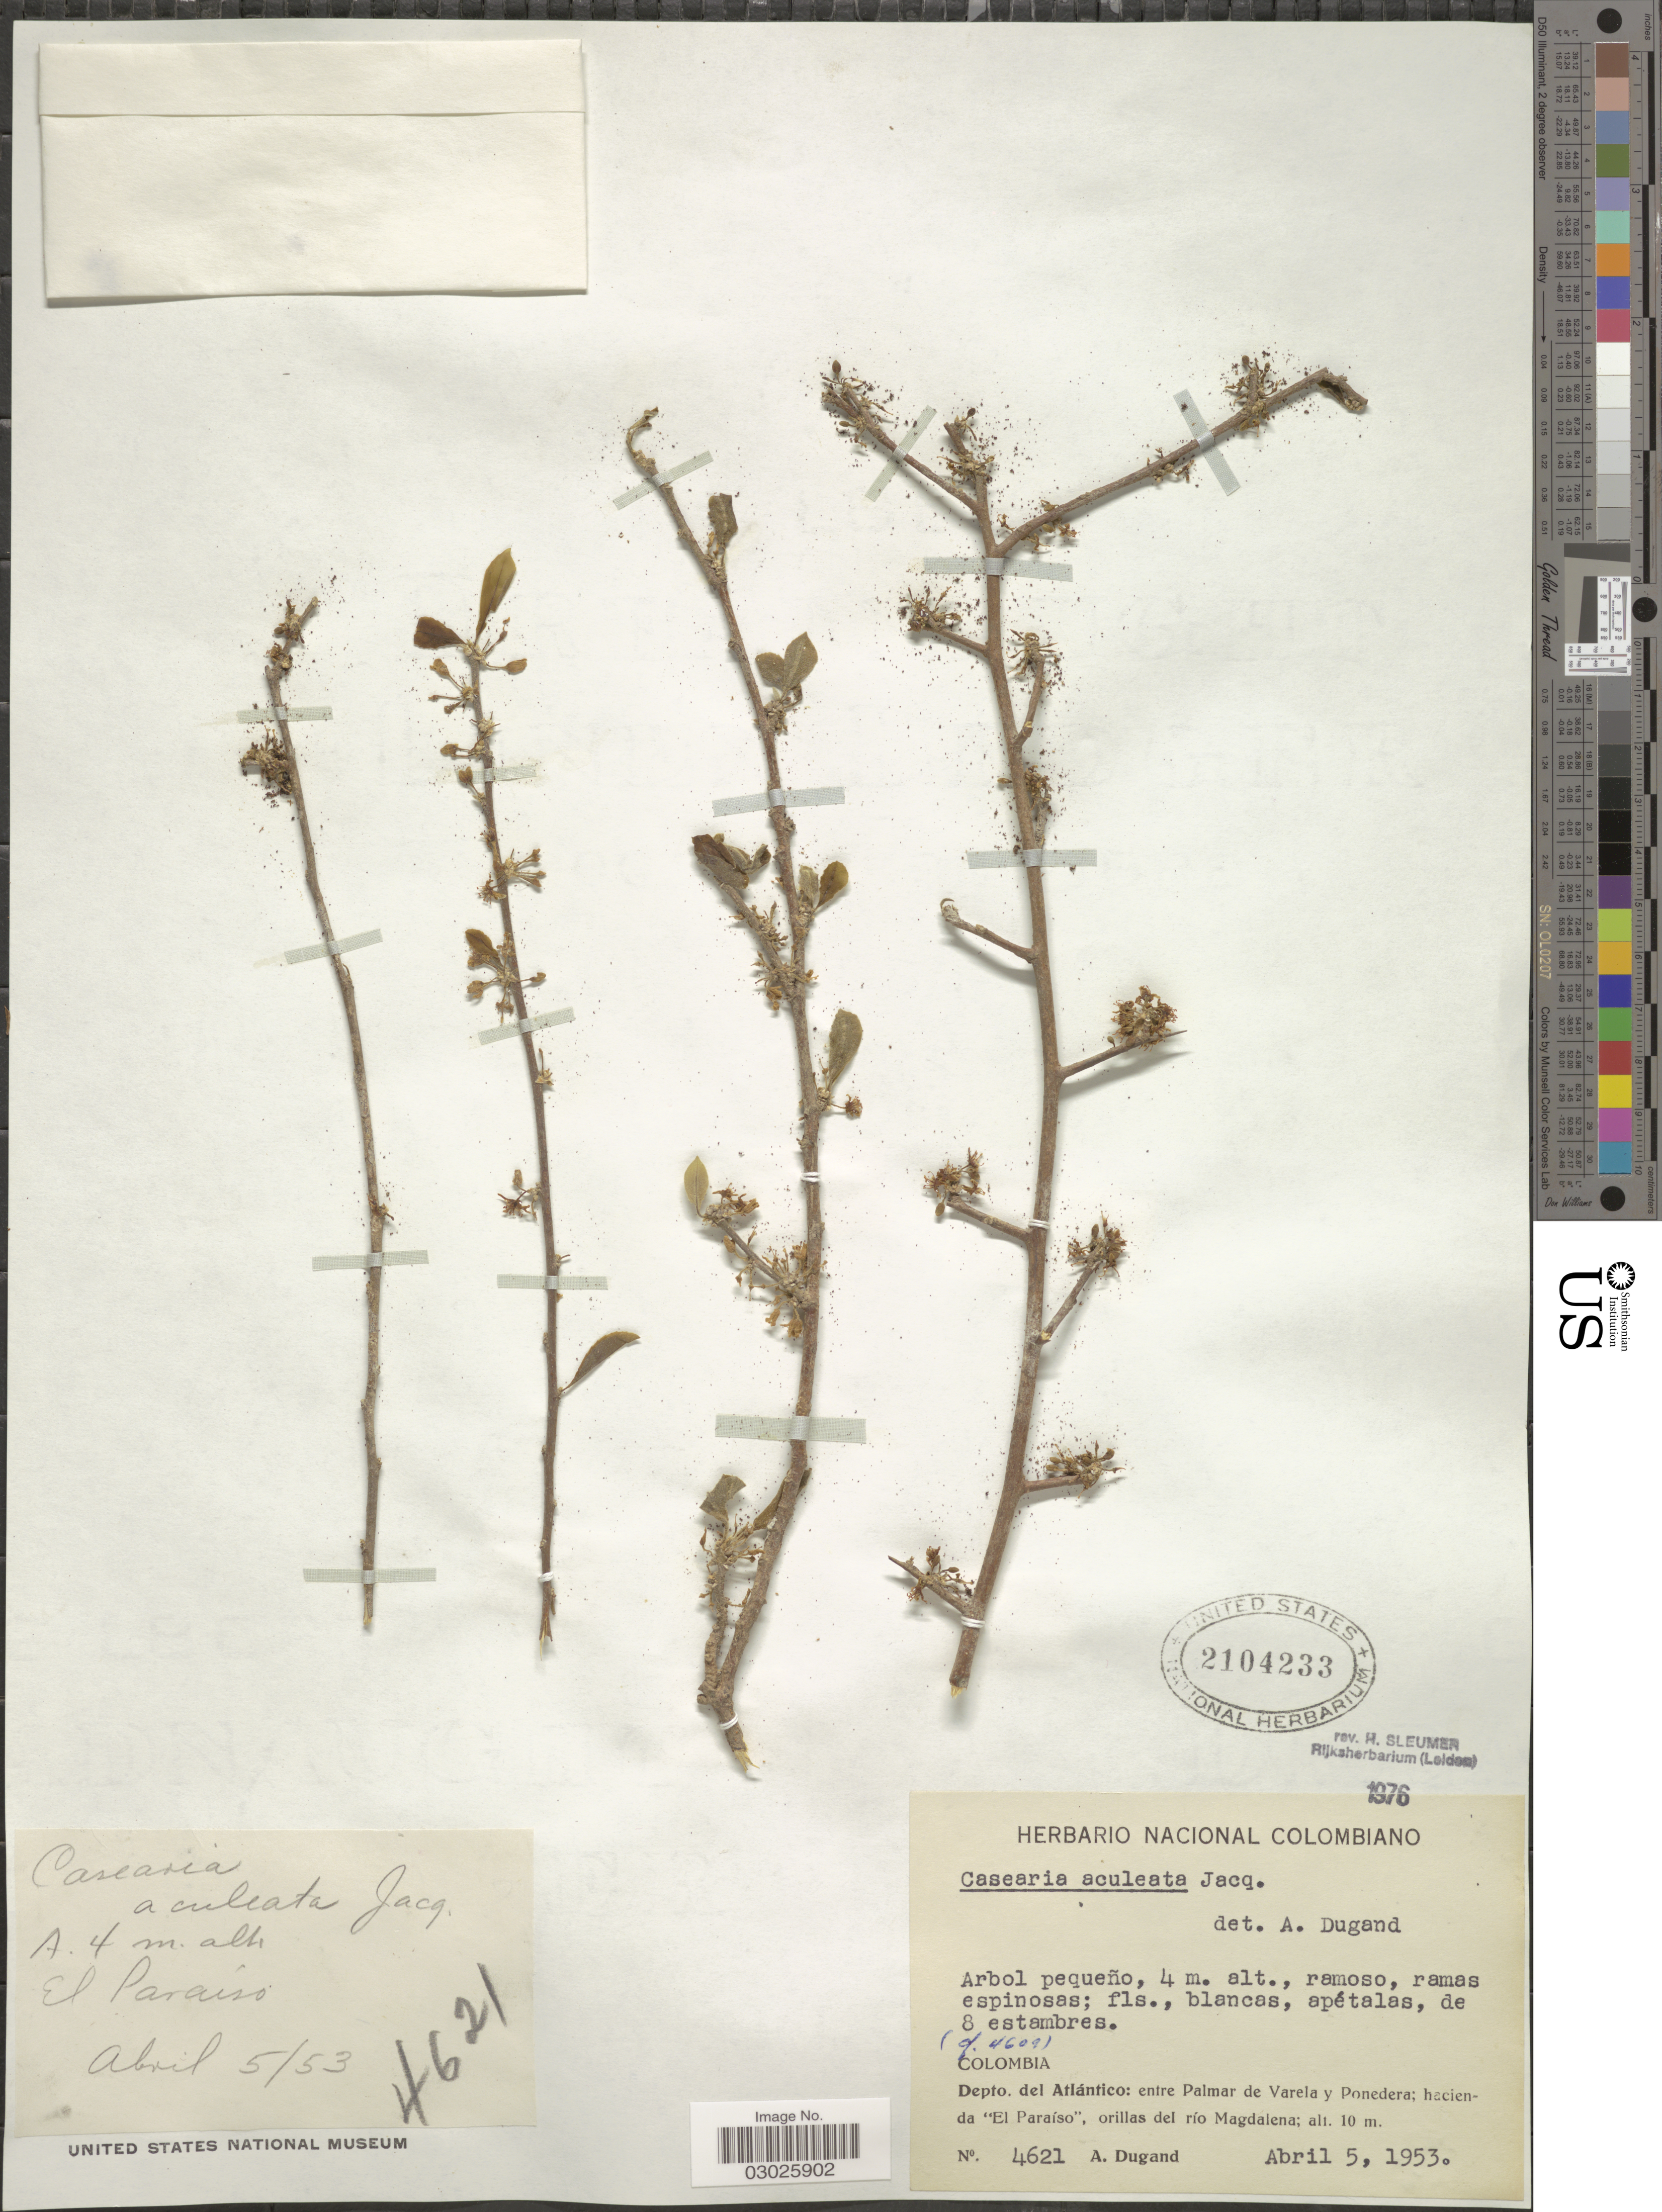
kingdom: Plantae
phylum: Tracheophyta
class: Magnoliopsida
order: Malpighiales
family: Salicaceae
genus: Casearia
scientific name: Casearia aculeata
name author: Jacq.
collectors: A. Dugand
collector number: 4621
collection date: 1953-04-05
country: Colombia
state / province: Atlántico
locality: Depto. del Atlántico: entre Palmar de Varela y Ponedera; hacienda "El Paraíso", orillas del río Magdalena.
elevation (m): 10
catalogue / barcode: US 2104233